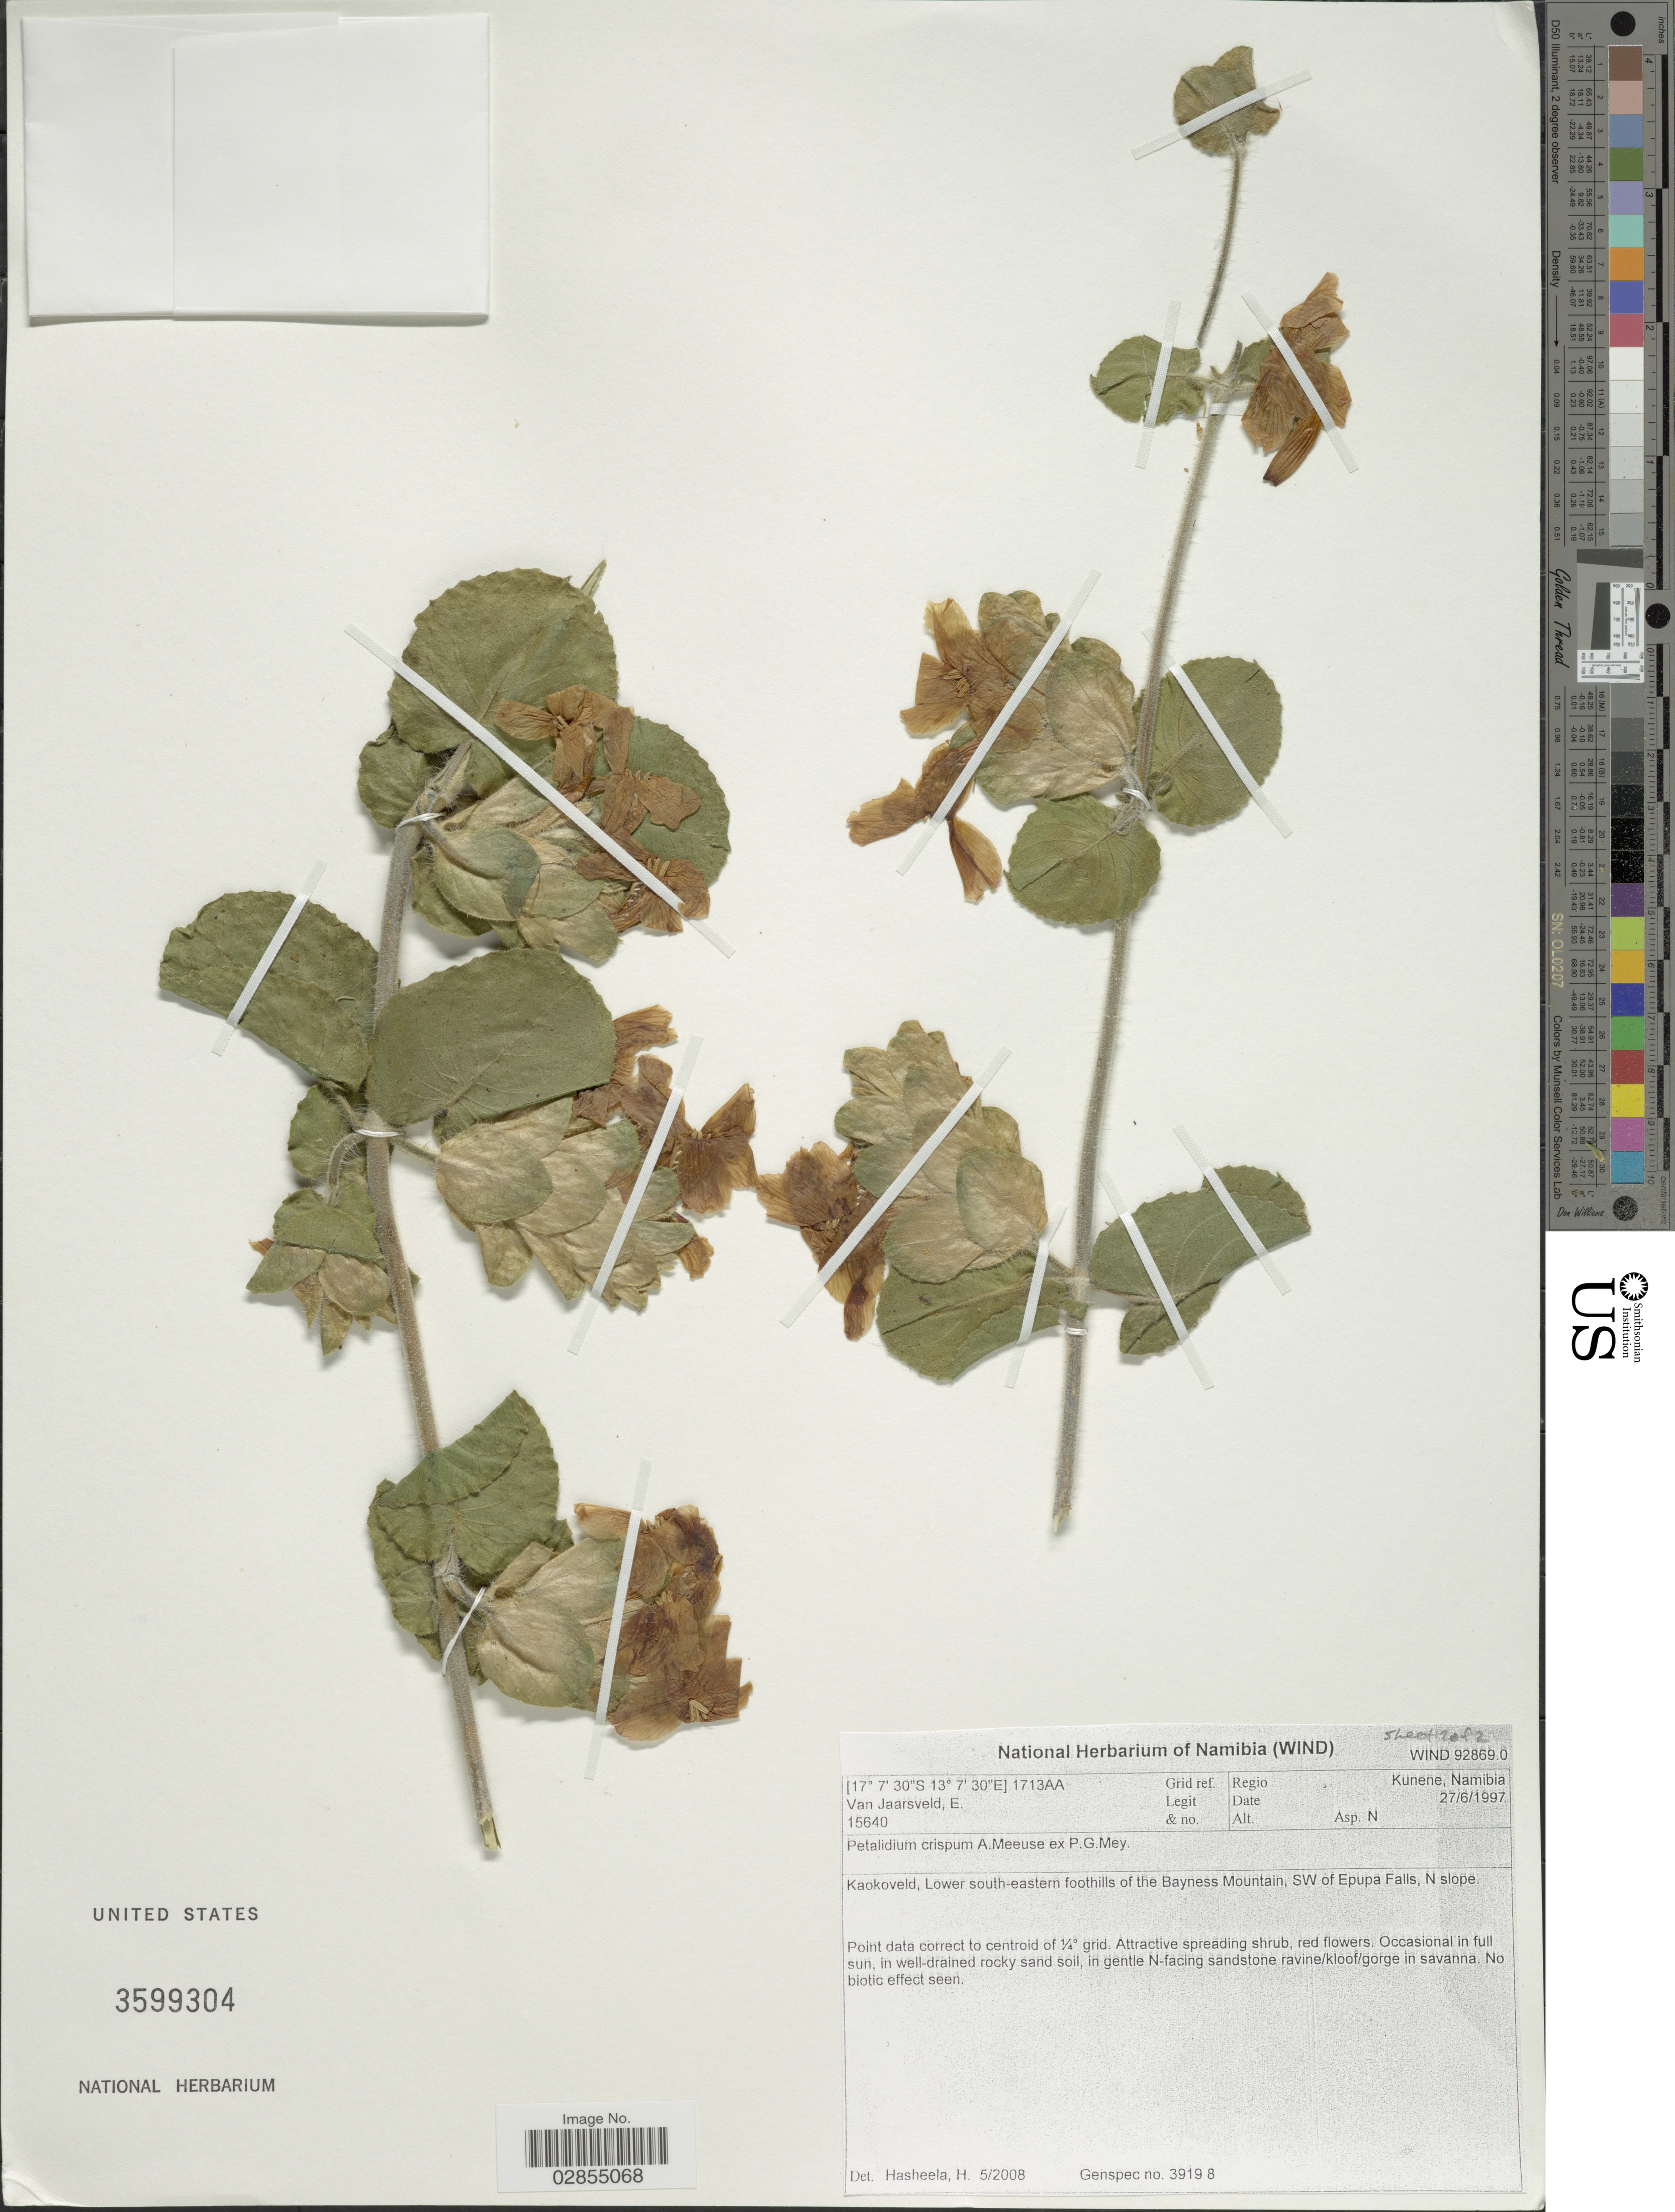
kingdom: Plantae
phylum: Tracheophyta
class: Magnoliopsida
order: Lamiales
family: Acanthaceae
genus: Petalidium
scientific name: Petalidium crispum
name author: A. Meeuse ex P.G. Mey.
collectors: E. van Jaarsveld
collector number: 15640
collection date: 1997-06-27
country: Namibia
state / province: Kunene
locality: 1713AA. Regio Kunene, Kaokoveld, Lower south-eastern foothills of the Baynes Mountain, SW of Epupa Falls, N slope.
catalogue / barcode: US 3599304